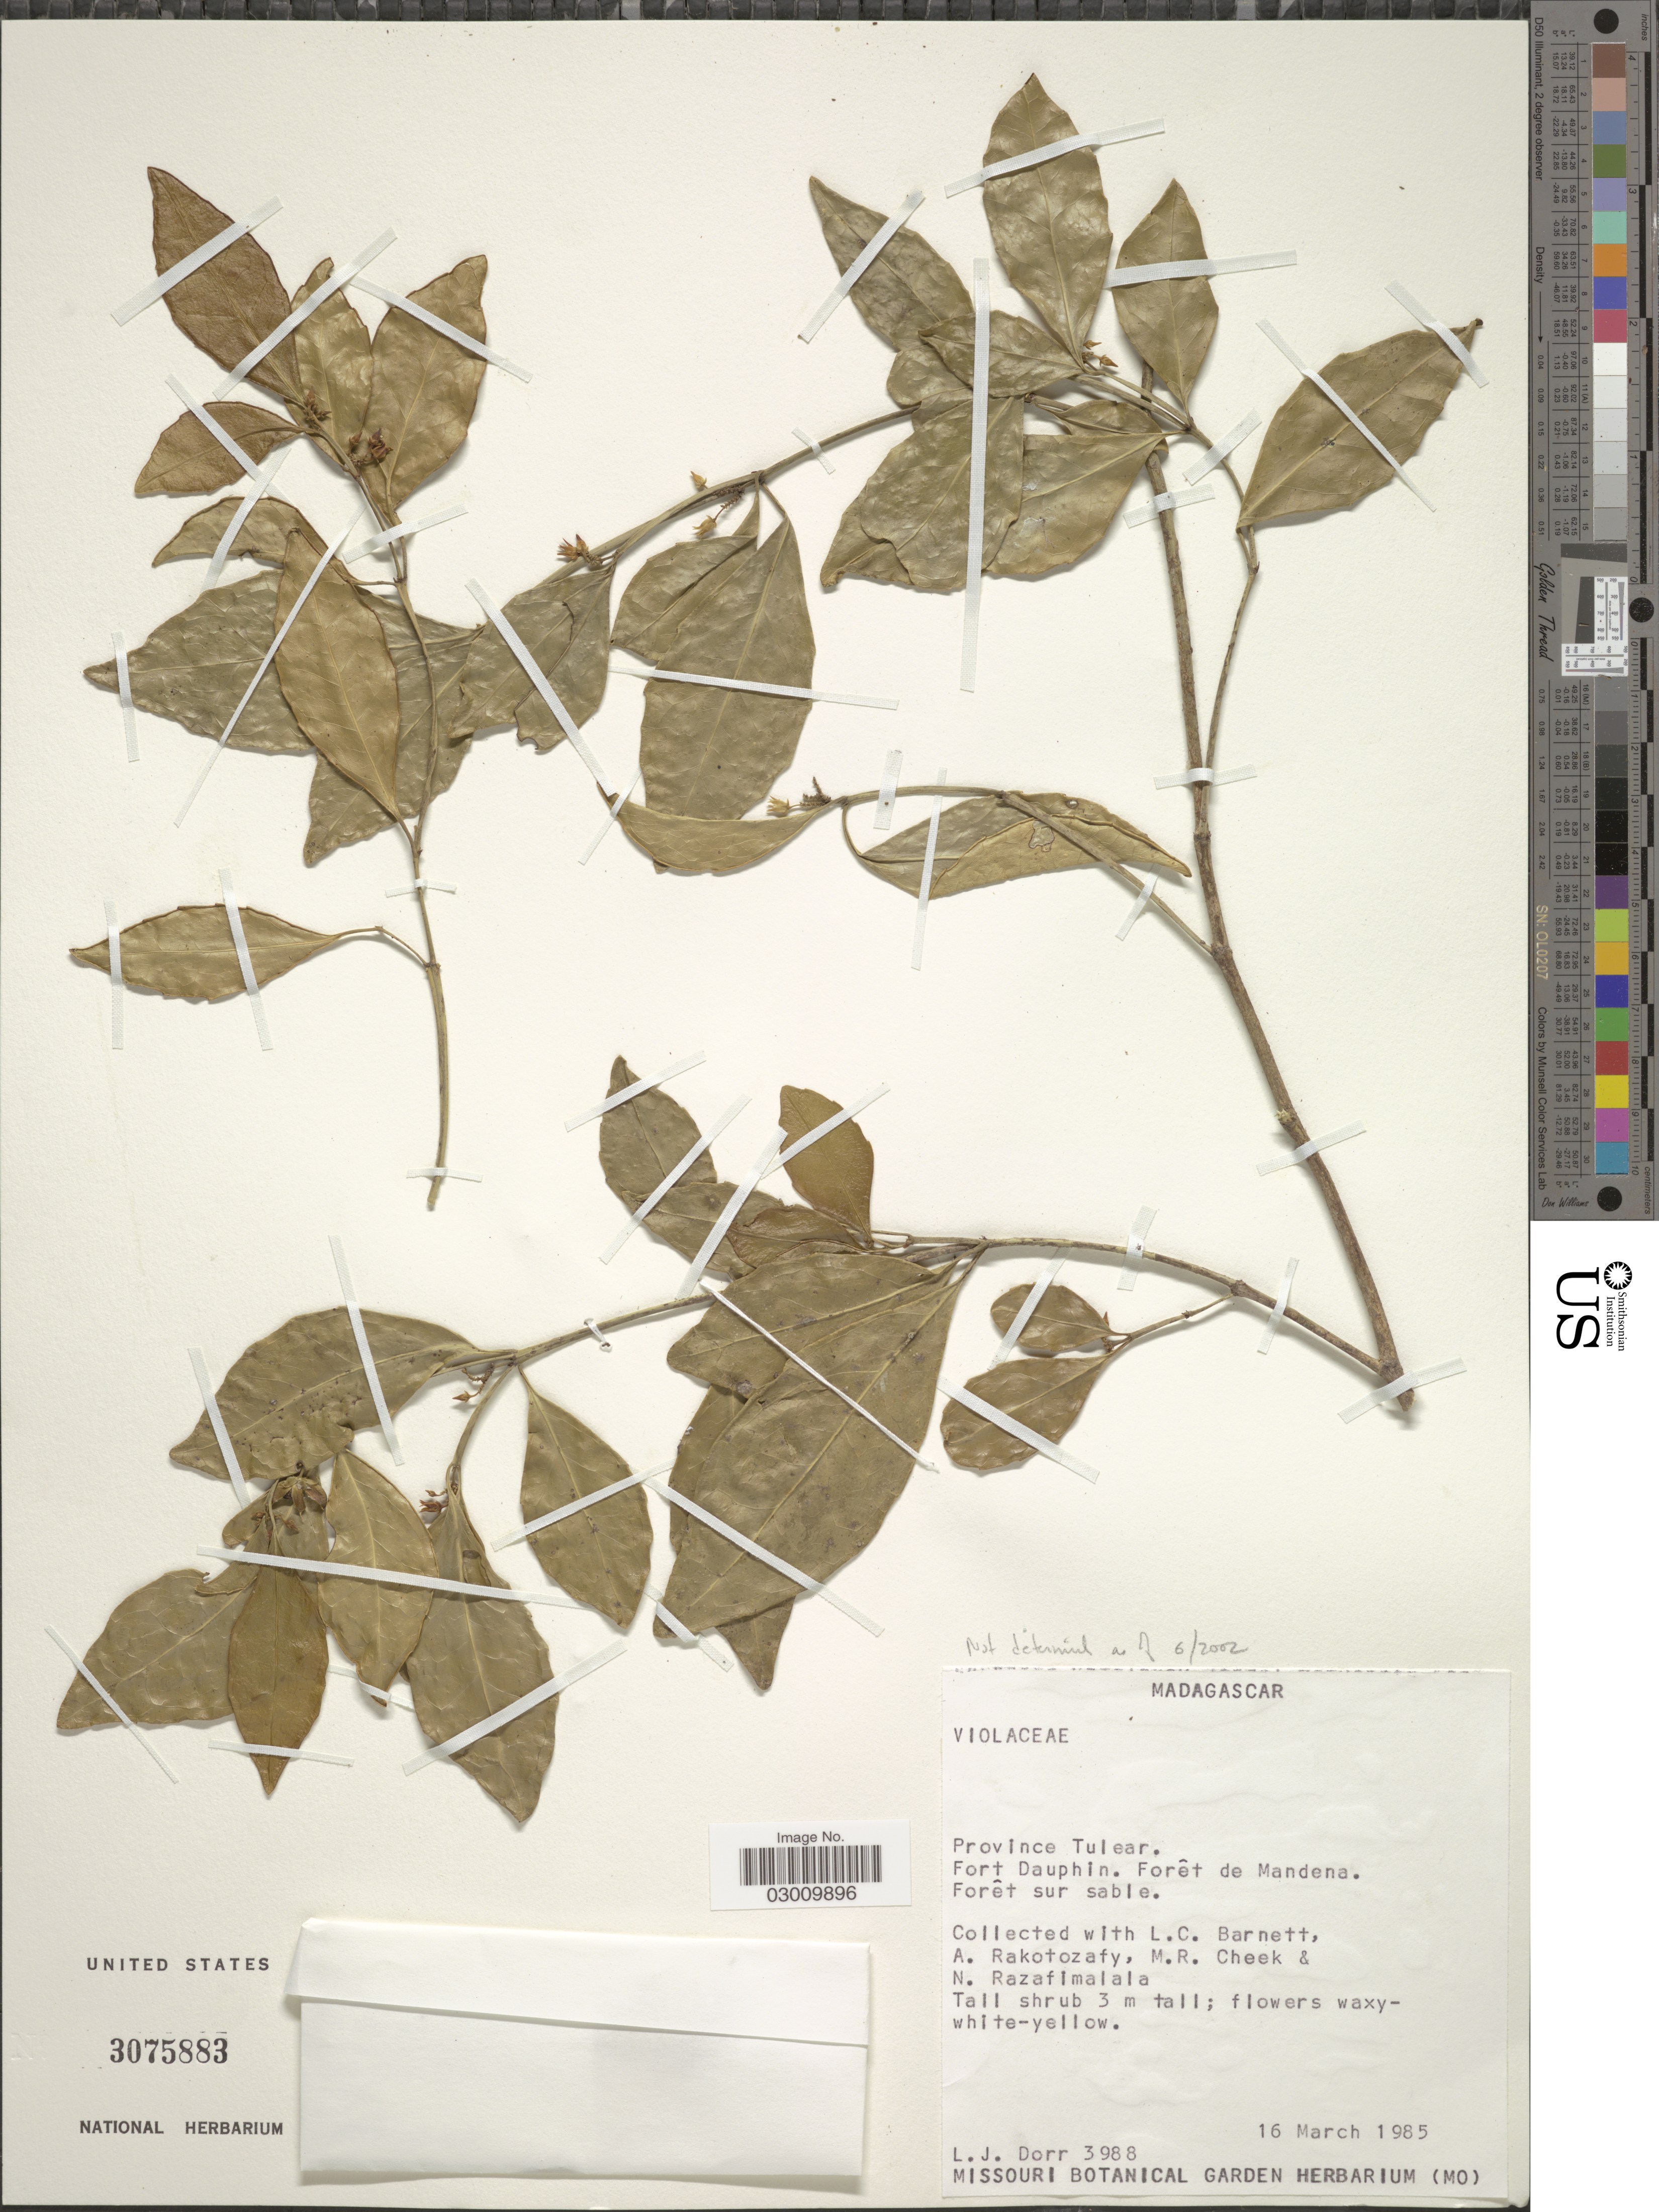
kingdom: Plantae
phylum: Tracheophyta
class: Magnoliopsida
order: Malpighiales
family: Violaceae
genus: Rinorea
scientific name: Rinorea sp.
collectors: L. J. Dorr, L. C. Barnett, A. Rakotozafy, M. Cheek & N. Razafimalala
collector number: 3988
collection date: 1985-03-16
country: Madagascar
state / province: Anosy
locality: Province Tulear. Fort Dauphin. Forêt de Mandena.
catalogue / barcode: US 3075883